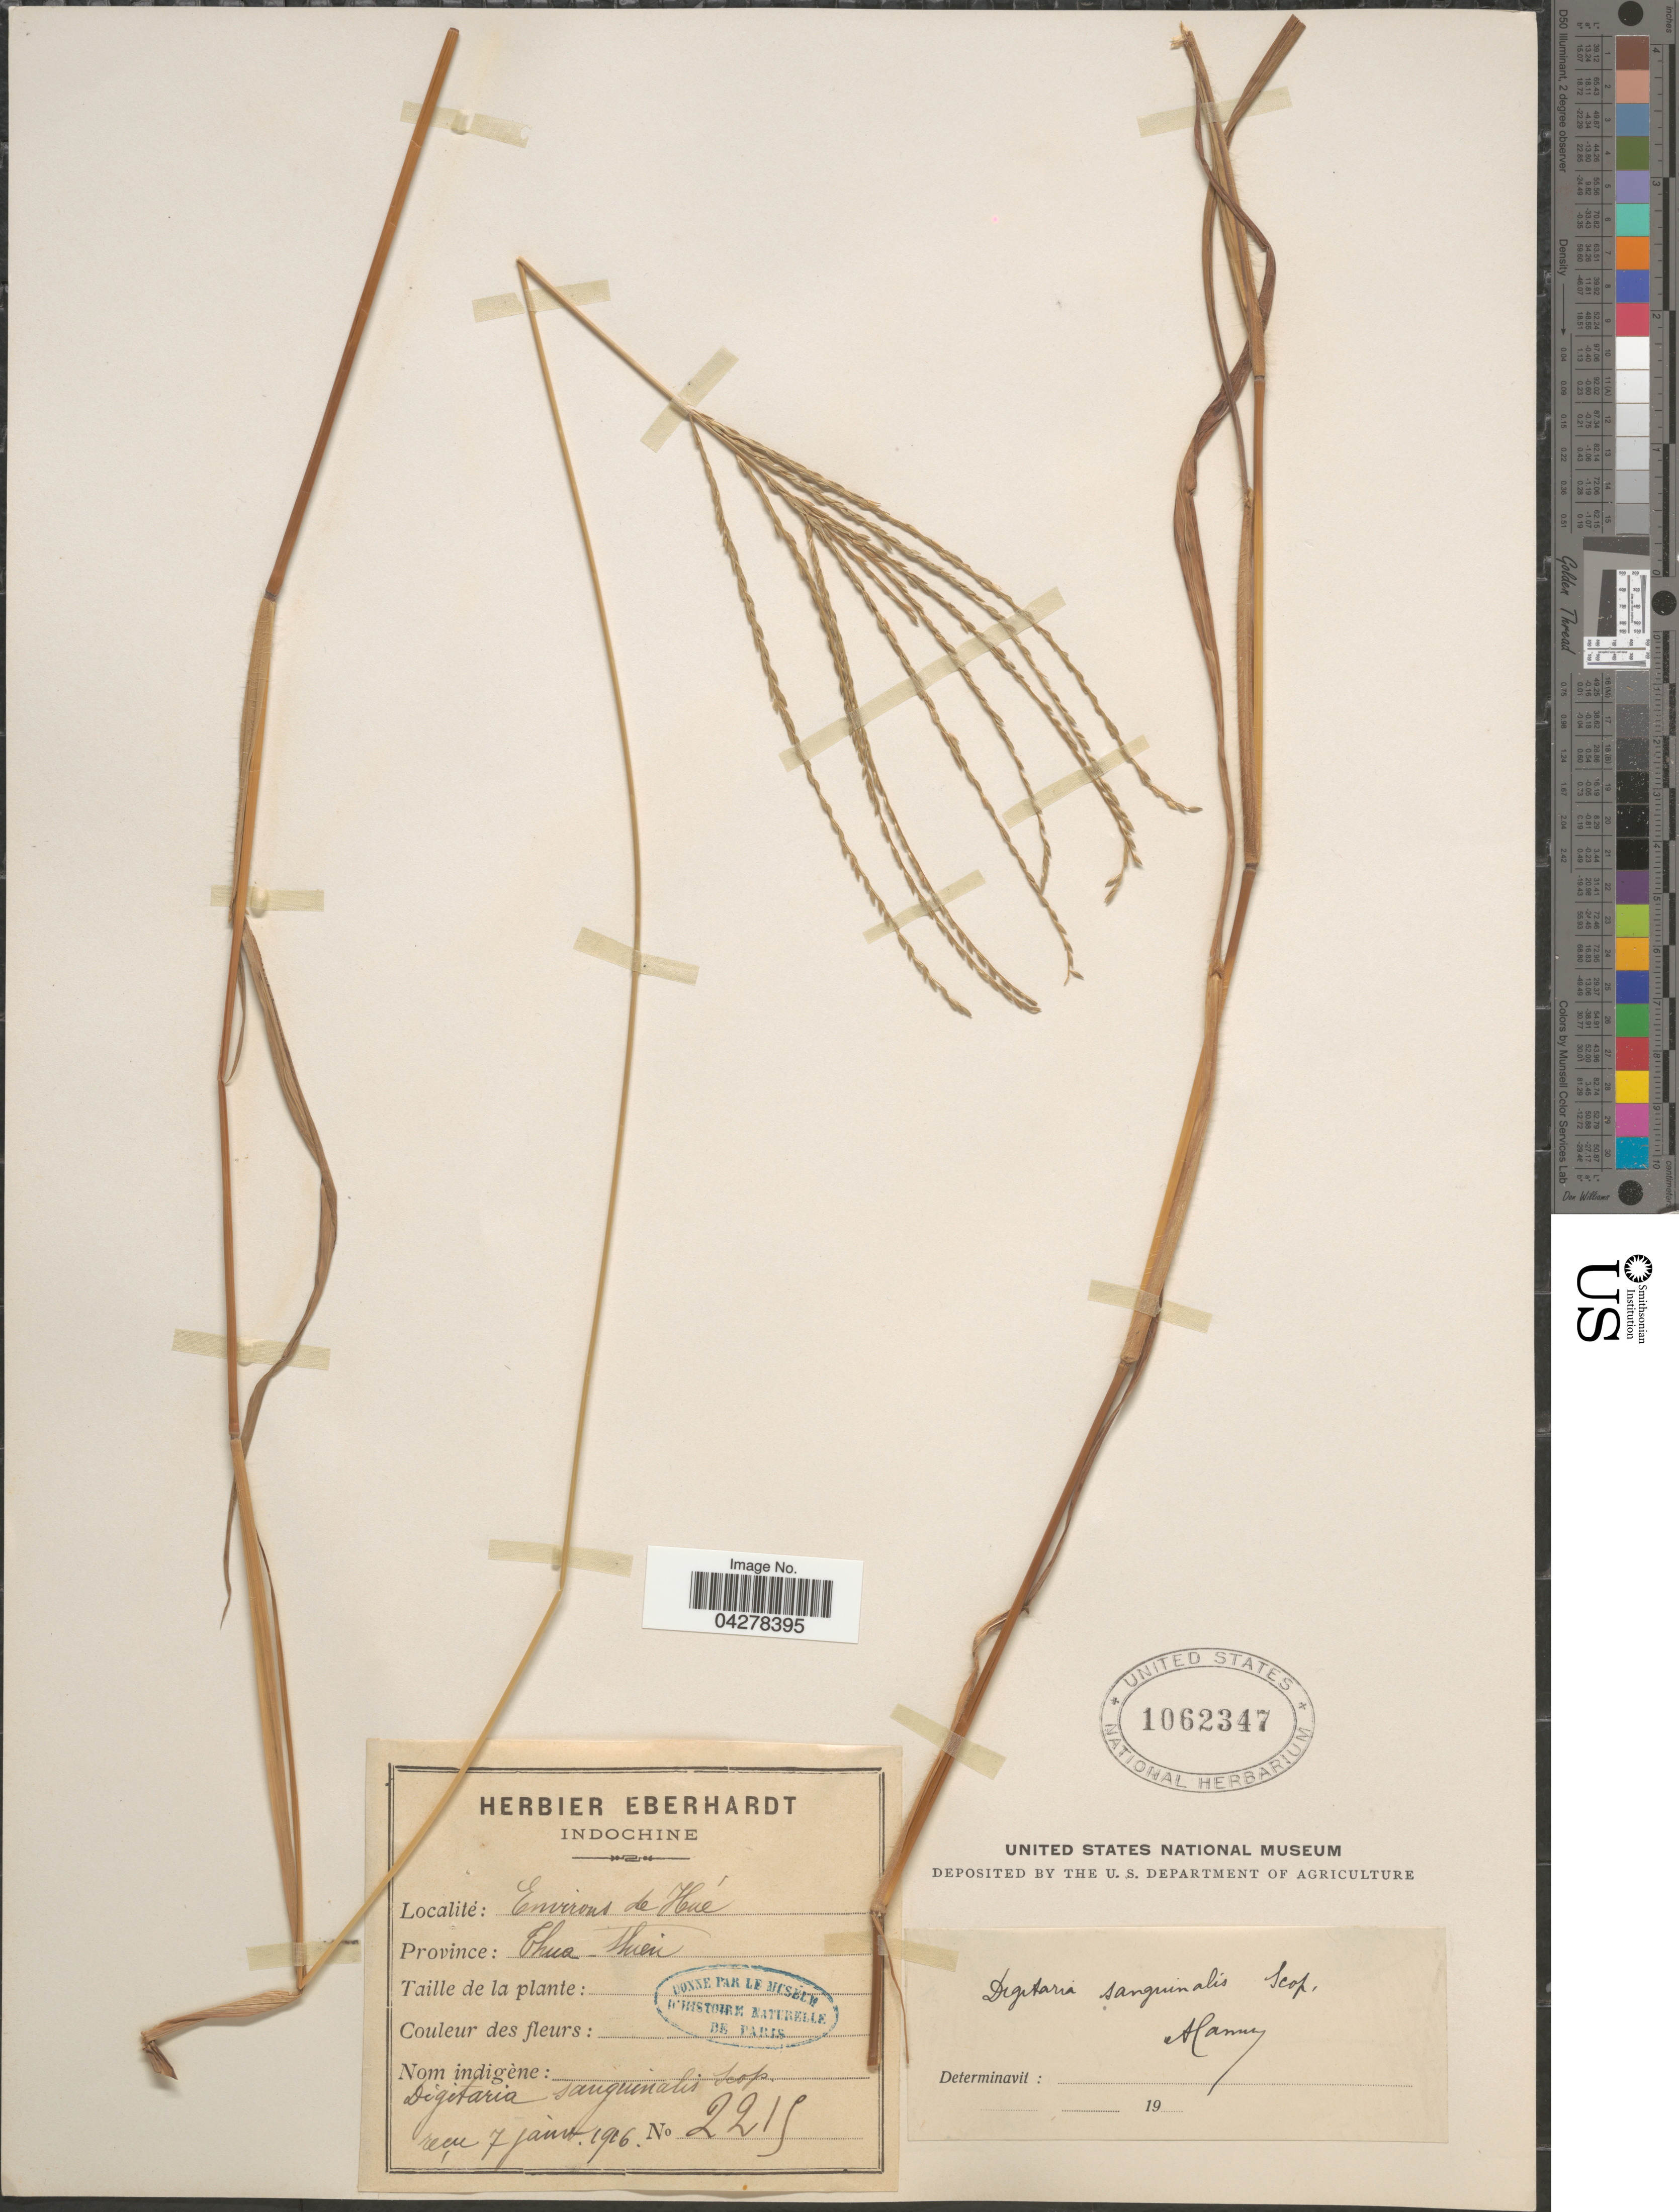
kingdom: Plantae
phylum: Tracheophyta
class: Liliopsida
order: Poales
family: Poaceae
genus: Digitaria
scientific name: Digitaria sanguinalis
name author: (L.) Scop.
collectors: ex herb. Eberhardt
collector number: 2215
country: Vietnam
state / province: Thua Thien-Hue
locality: Environs de Hué. Province: Thua-thien.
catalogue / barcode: US 1062347